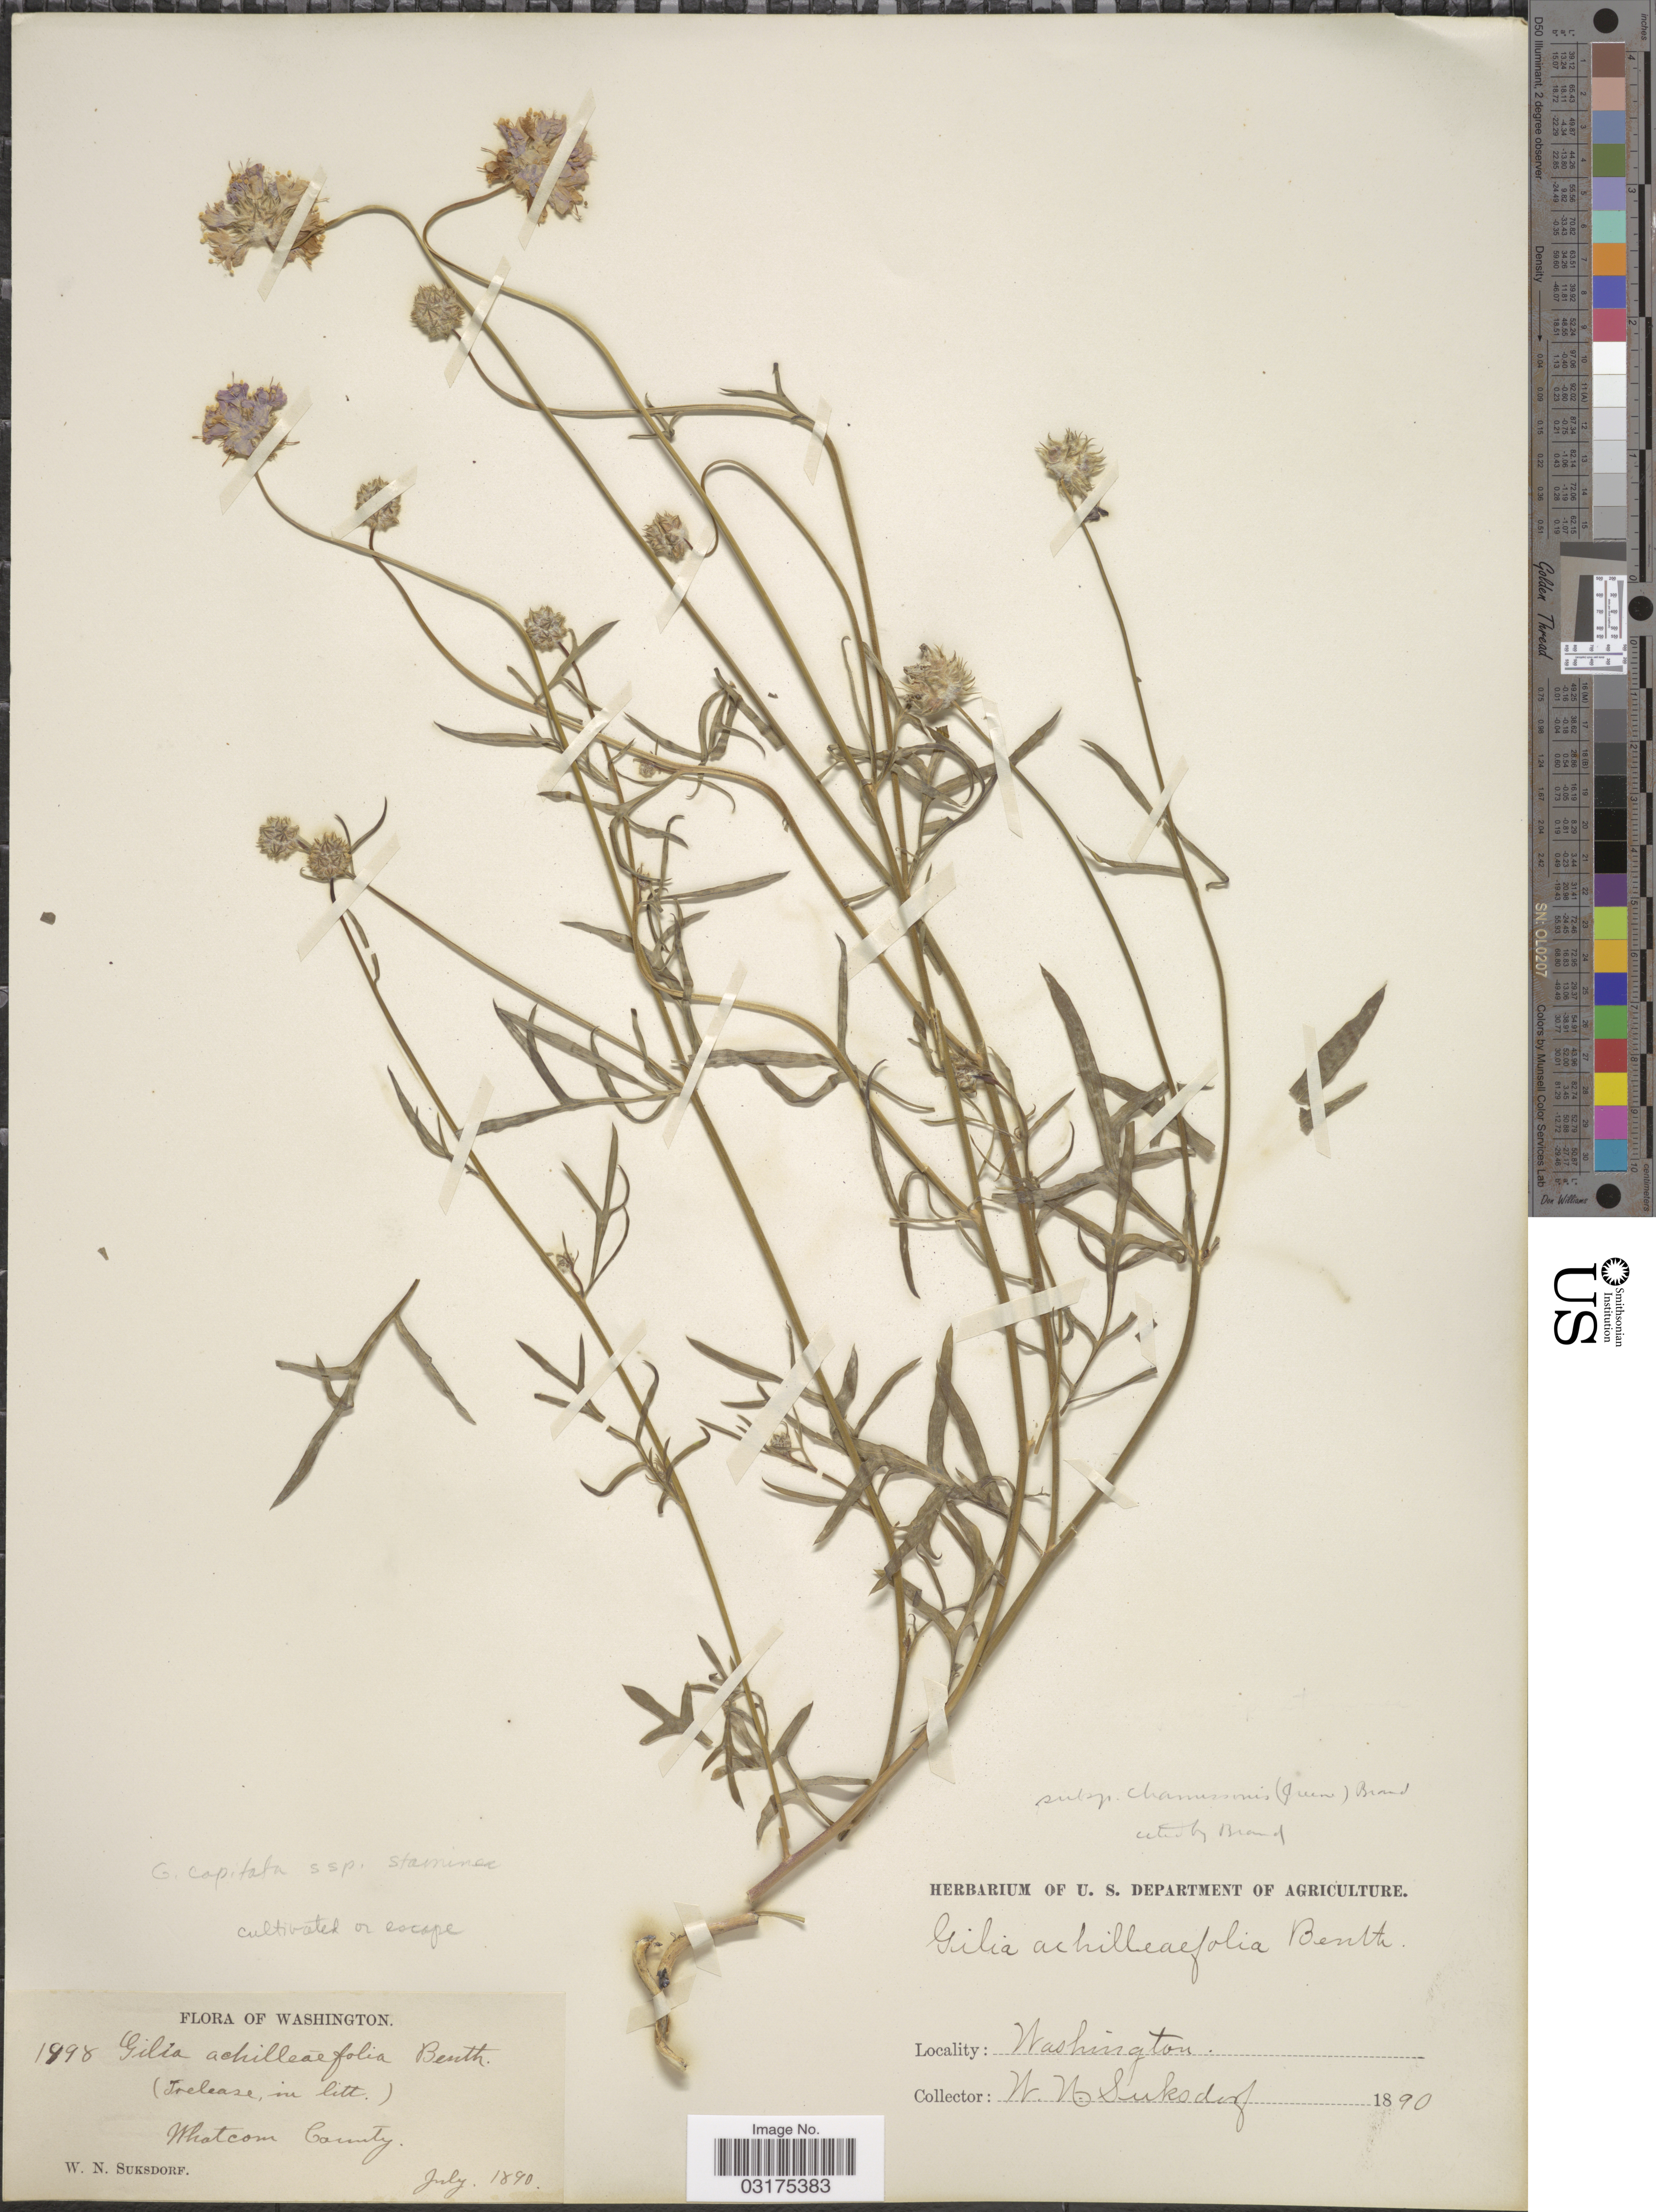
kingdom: Plantae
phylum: Tracheophyta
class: Magnoliopsida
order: Ericales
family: Polemoniaceae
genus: Gilia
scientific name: Gilia capitata subsp. staminea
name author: (Greene) V.E. Grant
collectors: W. N. Suksdorf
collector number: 1998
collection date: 1890-07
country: United States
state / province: Washington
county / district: Whatcom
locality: Whatcom County.